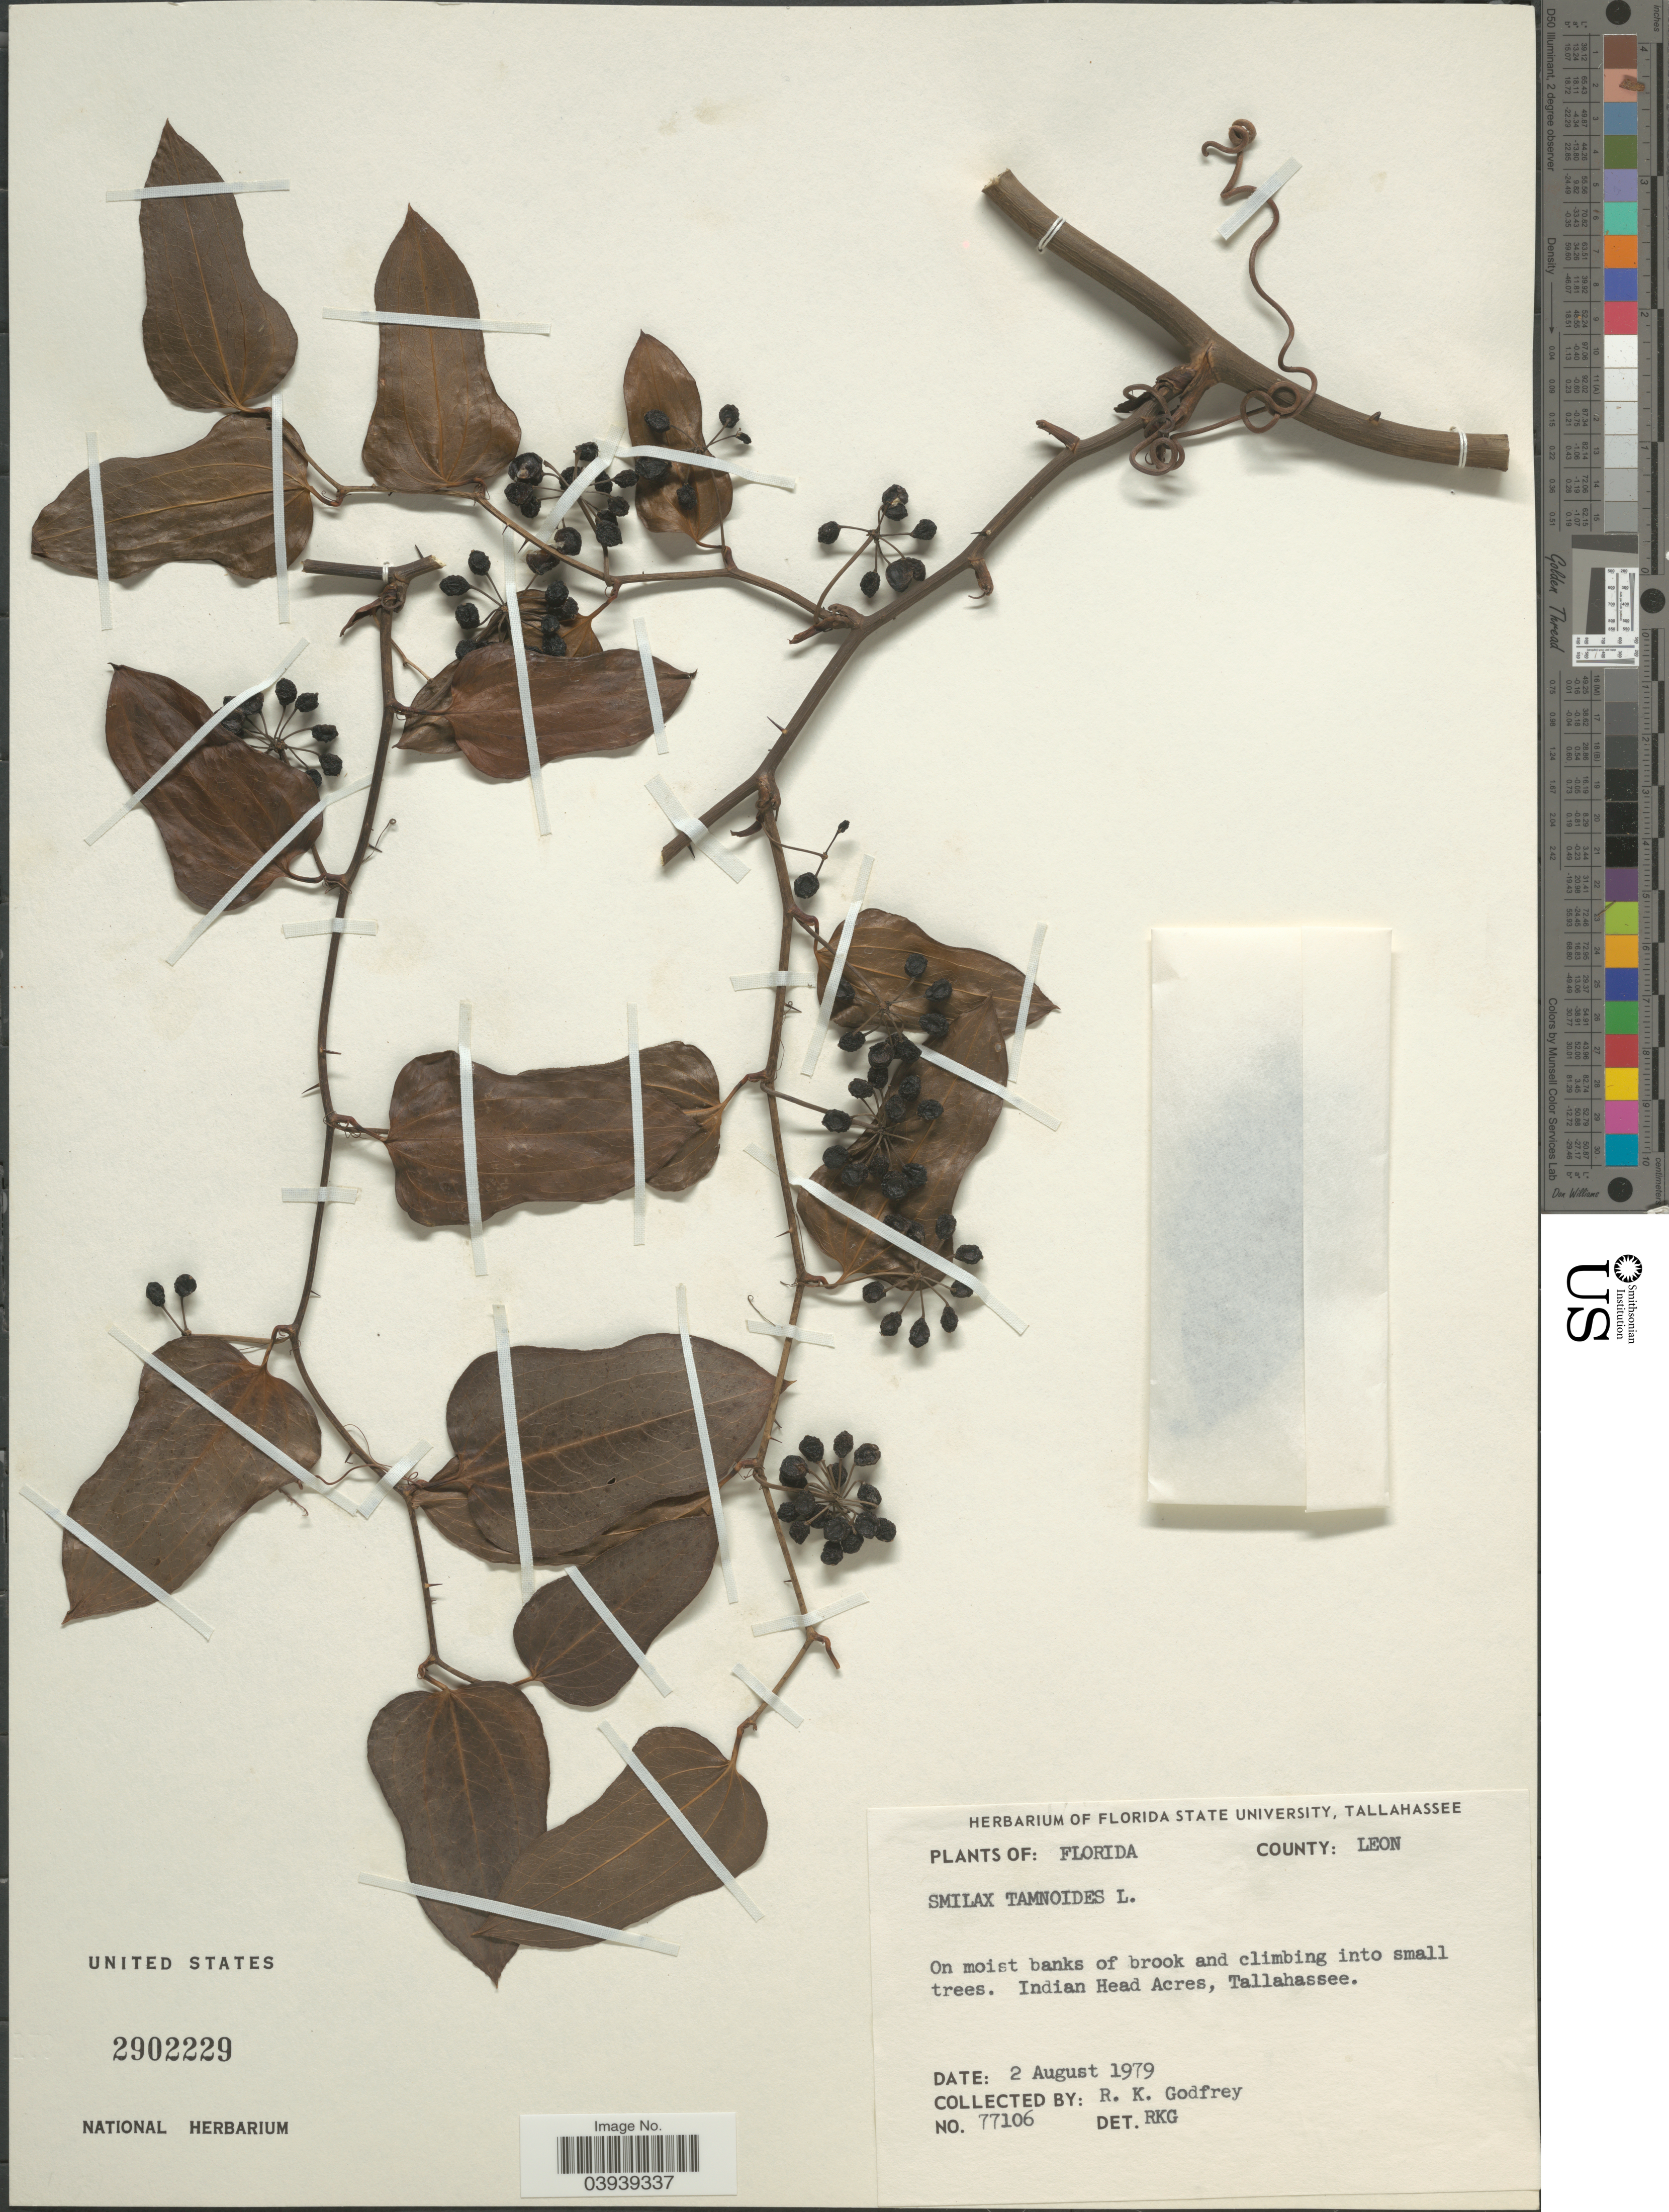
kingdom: Plantae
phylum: Tracheophyta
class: Liliopsida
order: Liliales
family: Smilacaceae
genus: Smilax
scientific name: Smilax tamnoides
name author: L.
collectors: R. K. Godfrey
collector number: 77106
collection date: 1979-08-02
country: United States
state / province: Florida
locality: County: Leon. On moist banks of brook and climbing into small trees. Indian Head Acres, Tallahassee.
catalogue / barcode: US 2902229